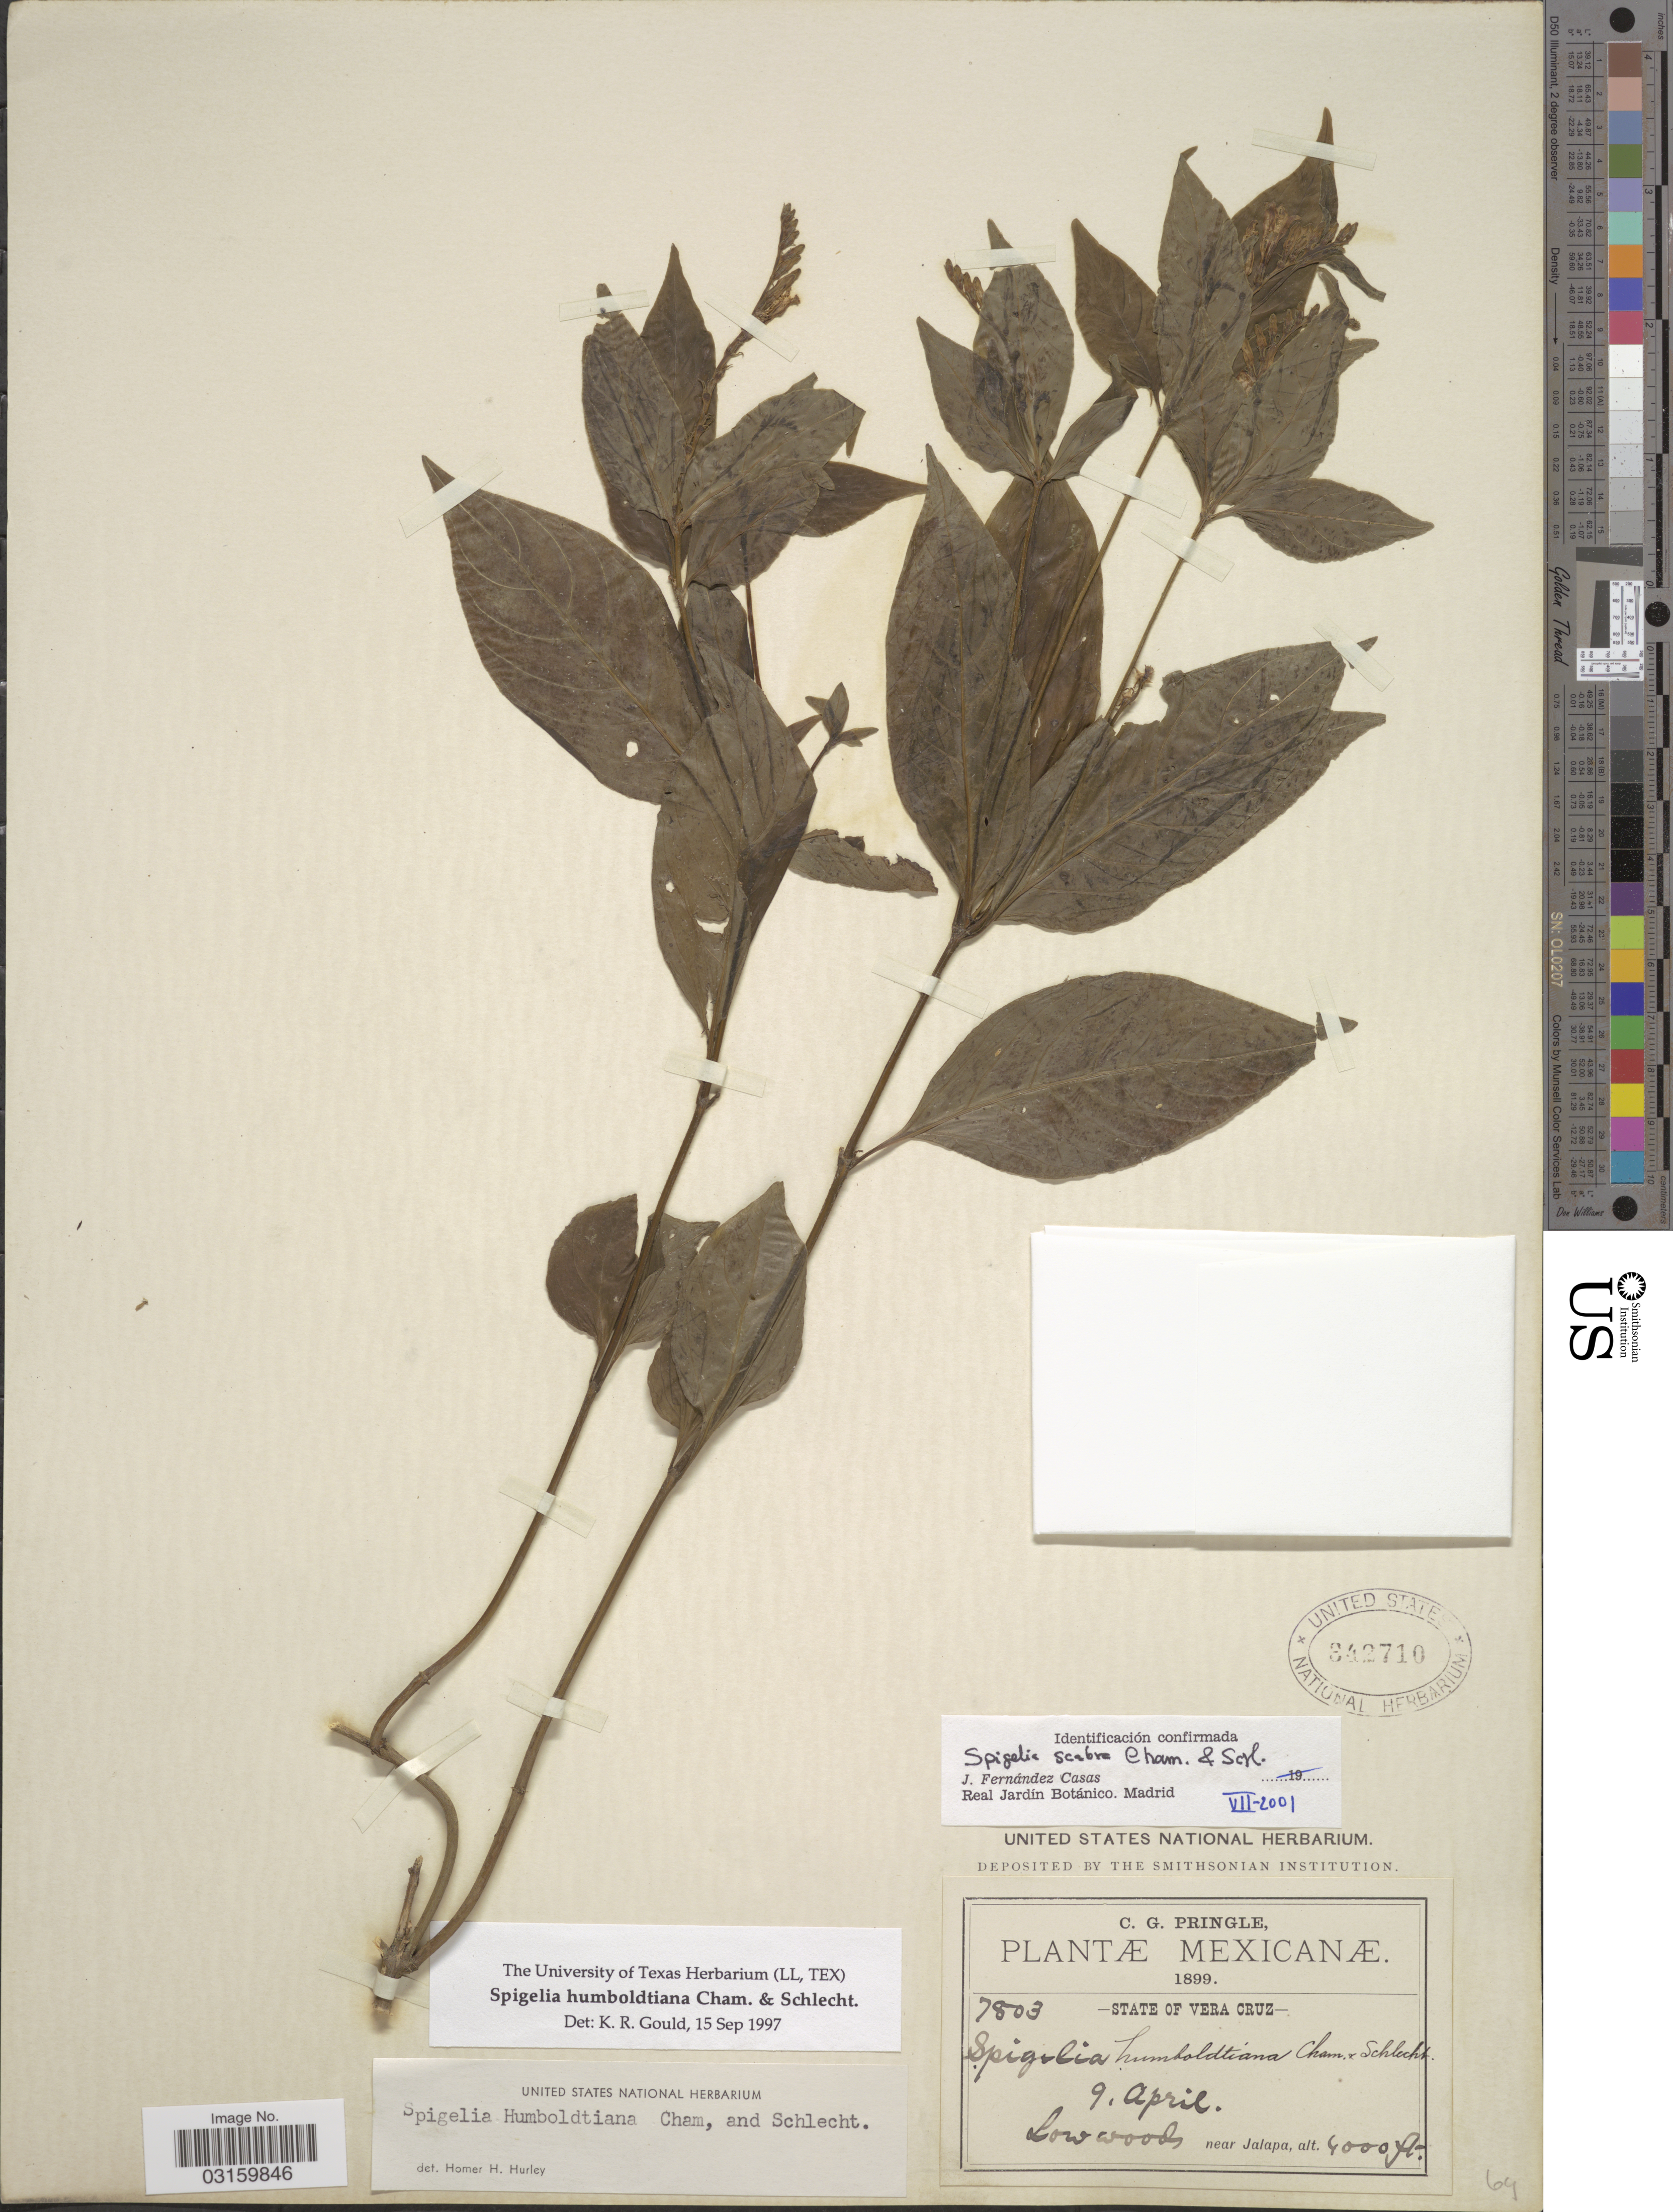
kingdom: Plantae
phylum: Tracheophyta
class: Magnoliopsida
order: Gentianales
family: Loganiaceae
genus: Spigelia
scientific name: Spigelia humboldtiana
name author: Cham. & Schltdl.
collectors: C. G. Pringle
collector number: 7803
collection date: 1899-04-09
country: Mexico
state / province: Veracruz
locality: Vera Cruz, Low woods near Jalapa.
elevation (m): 1219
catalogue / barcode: US 342710